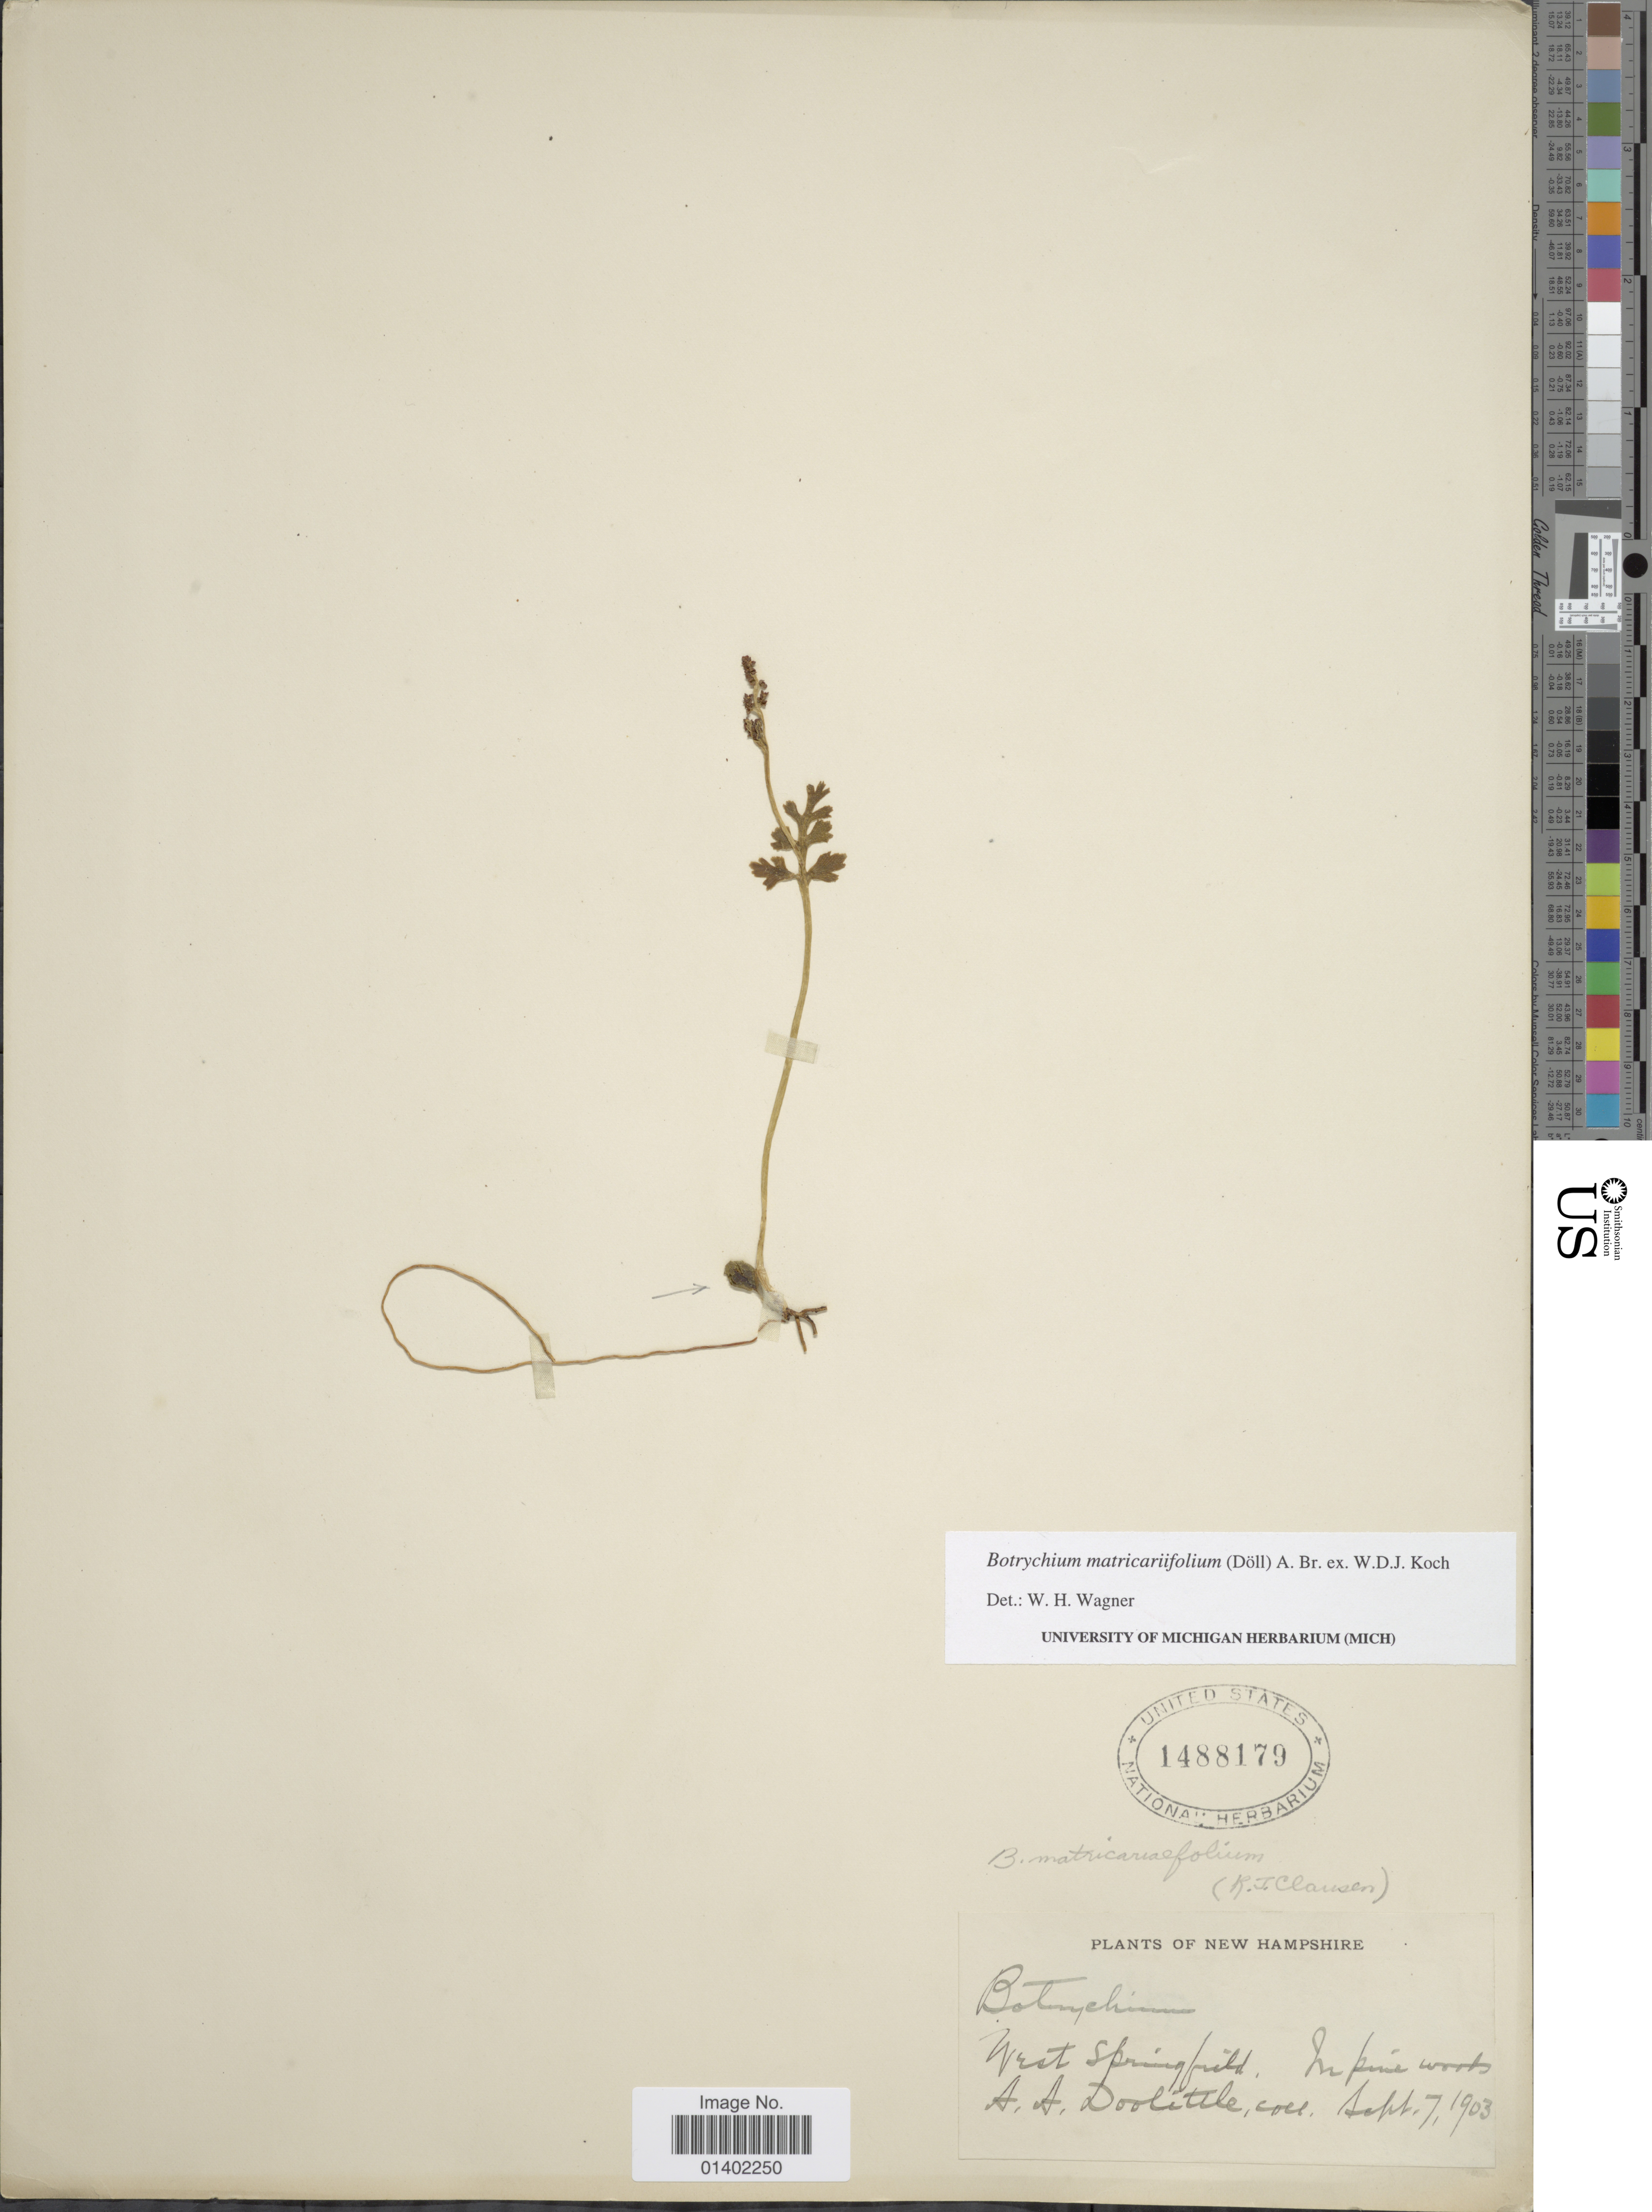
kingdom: Plantae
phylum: Tracheophyta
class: Polypodiopsida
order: Ophioglossales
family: Ophioglossaceae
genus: Botrychium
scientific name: Botrychium matricariifolium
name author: (A. Braun ex Dowell) A. Braun ex Koch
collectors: A. Doolittle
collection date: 1903-09-07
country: United States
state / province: New Hampshire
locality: Plants of New Hamshire, West Springfield, in Pine woods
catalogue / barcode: US 1488179